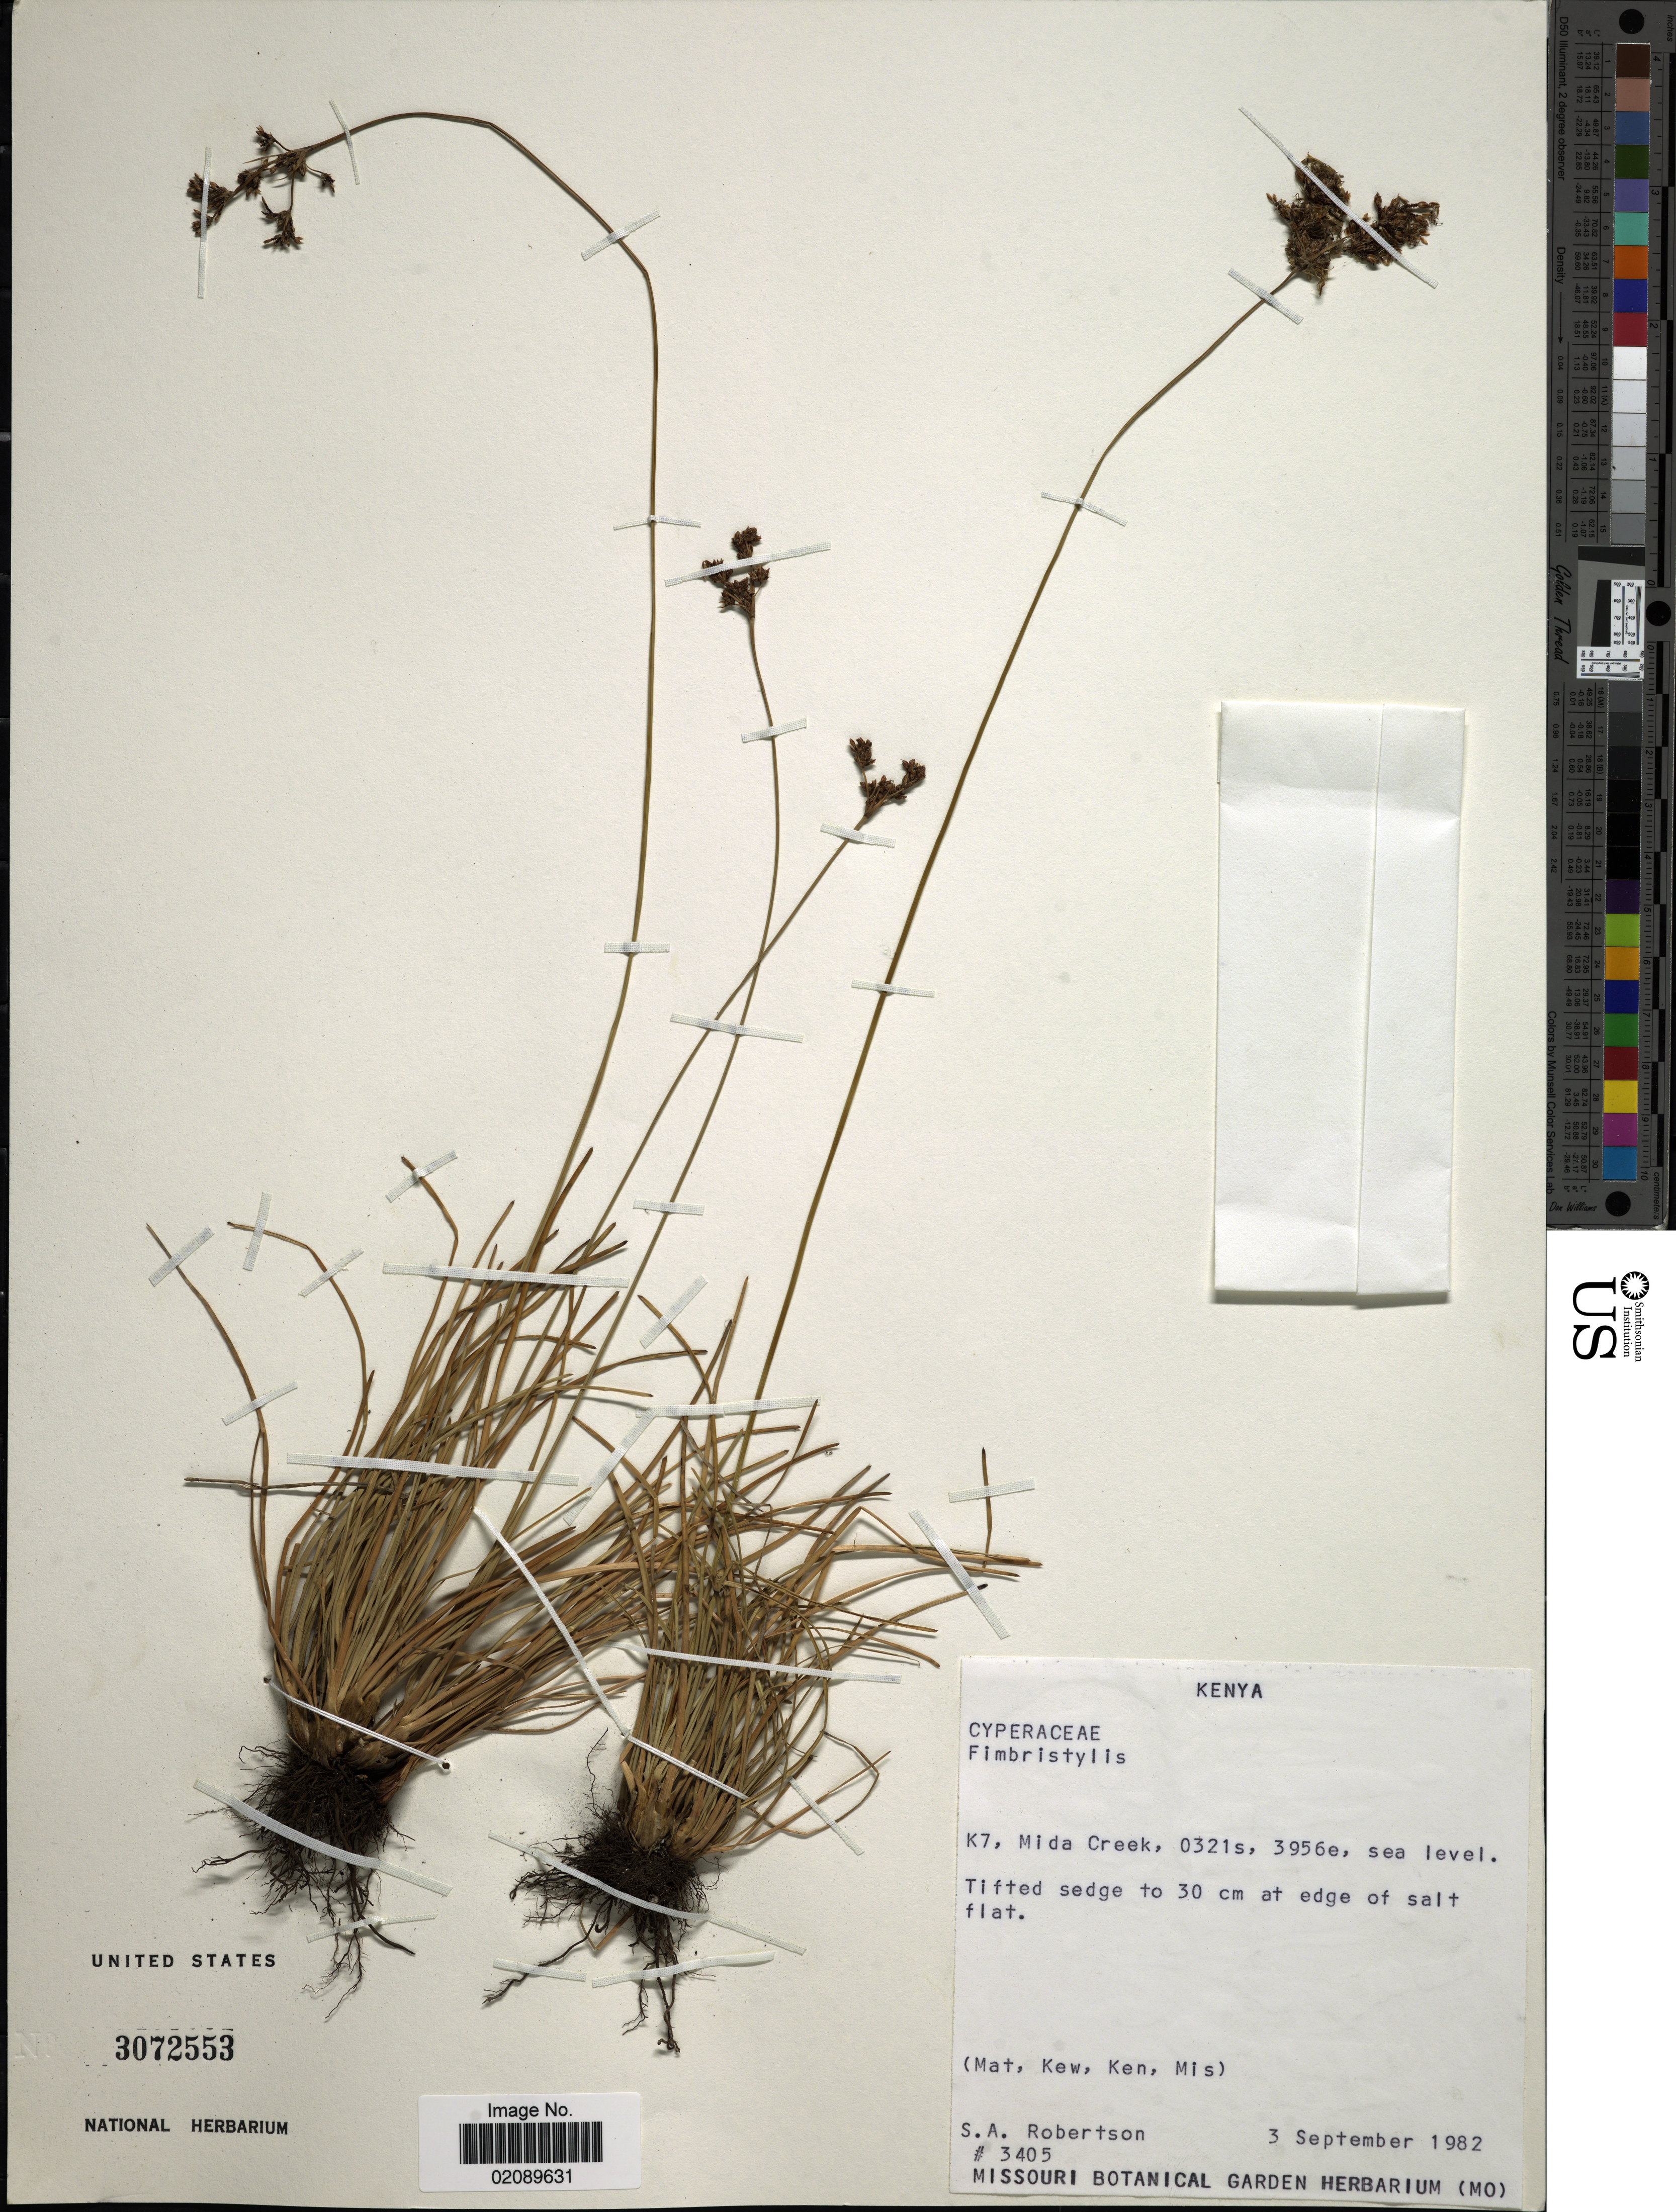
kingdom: Plantae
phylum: Tracheophyta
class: Liliopsida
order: Poales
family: Cyperaceae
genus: Fimbristylis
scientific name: Fimbristylis sp.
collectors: S. A. Robertson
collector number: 3405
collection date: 1982-09-03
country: Kenya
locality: K7, Mida Creek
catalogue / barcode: US 3072553